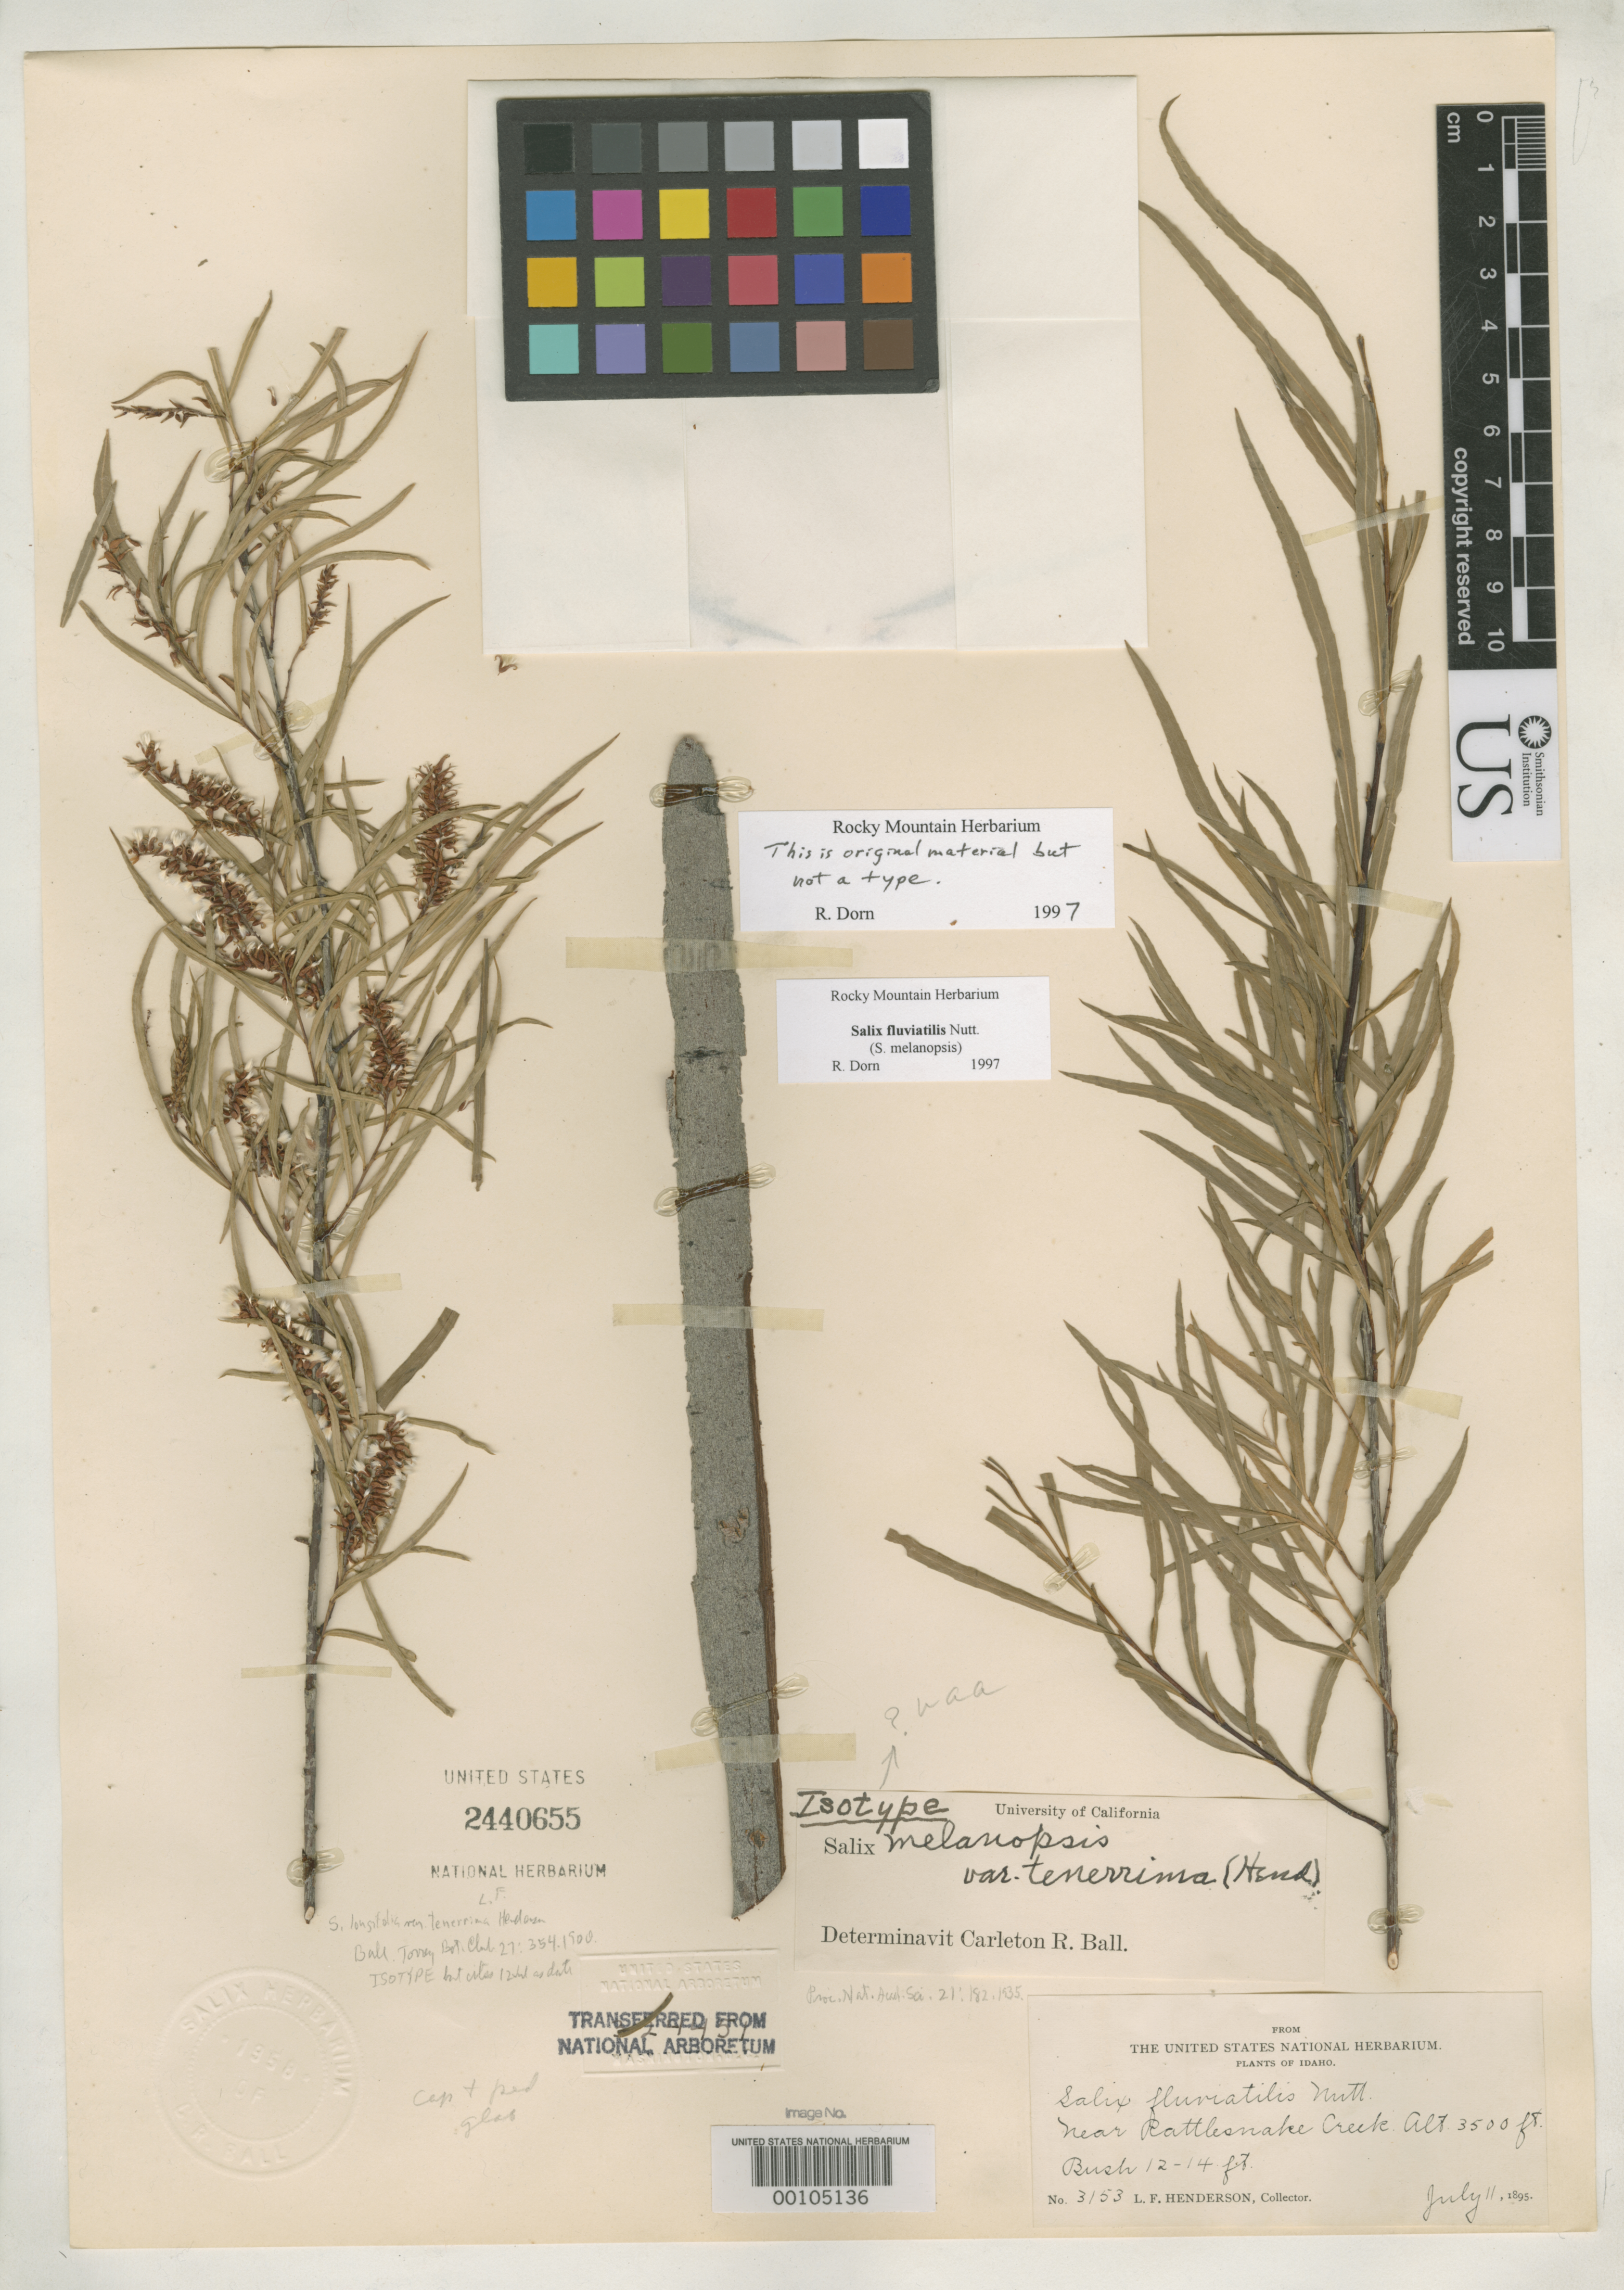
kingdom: Plantae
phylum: Tracheophyta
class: Magnoliopsida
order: Malpighiales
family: Salicaceae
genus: Salix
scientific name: Salix longifolia var. tenerrima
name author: L.F. Hend.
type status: Isotype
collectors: L. F. Henderson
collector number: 3153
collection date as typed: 11 Jul 1895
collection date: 1895-07-11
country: United States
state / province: Idaho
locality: Near Rattlesnake Creek.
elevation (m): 1067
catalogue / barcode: US 2440655